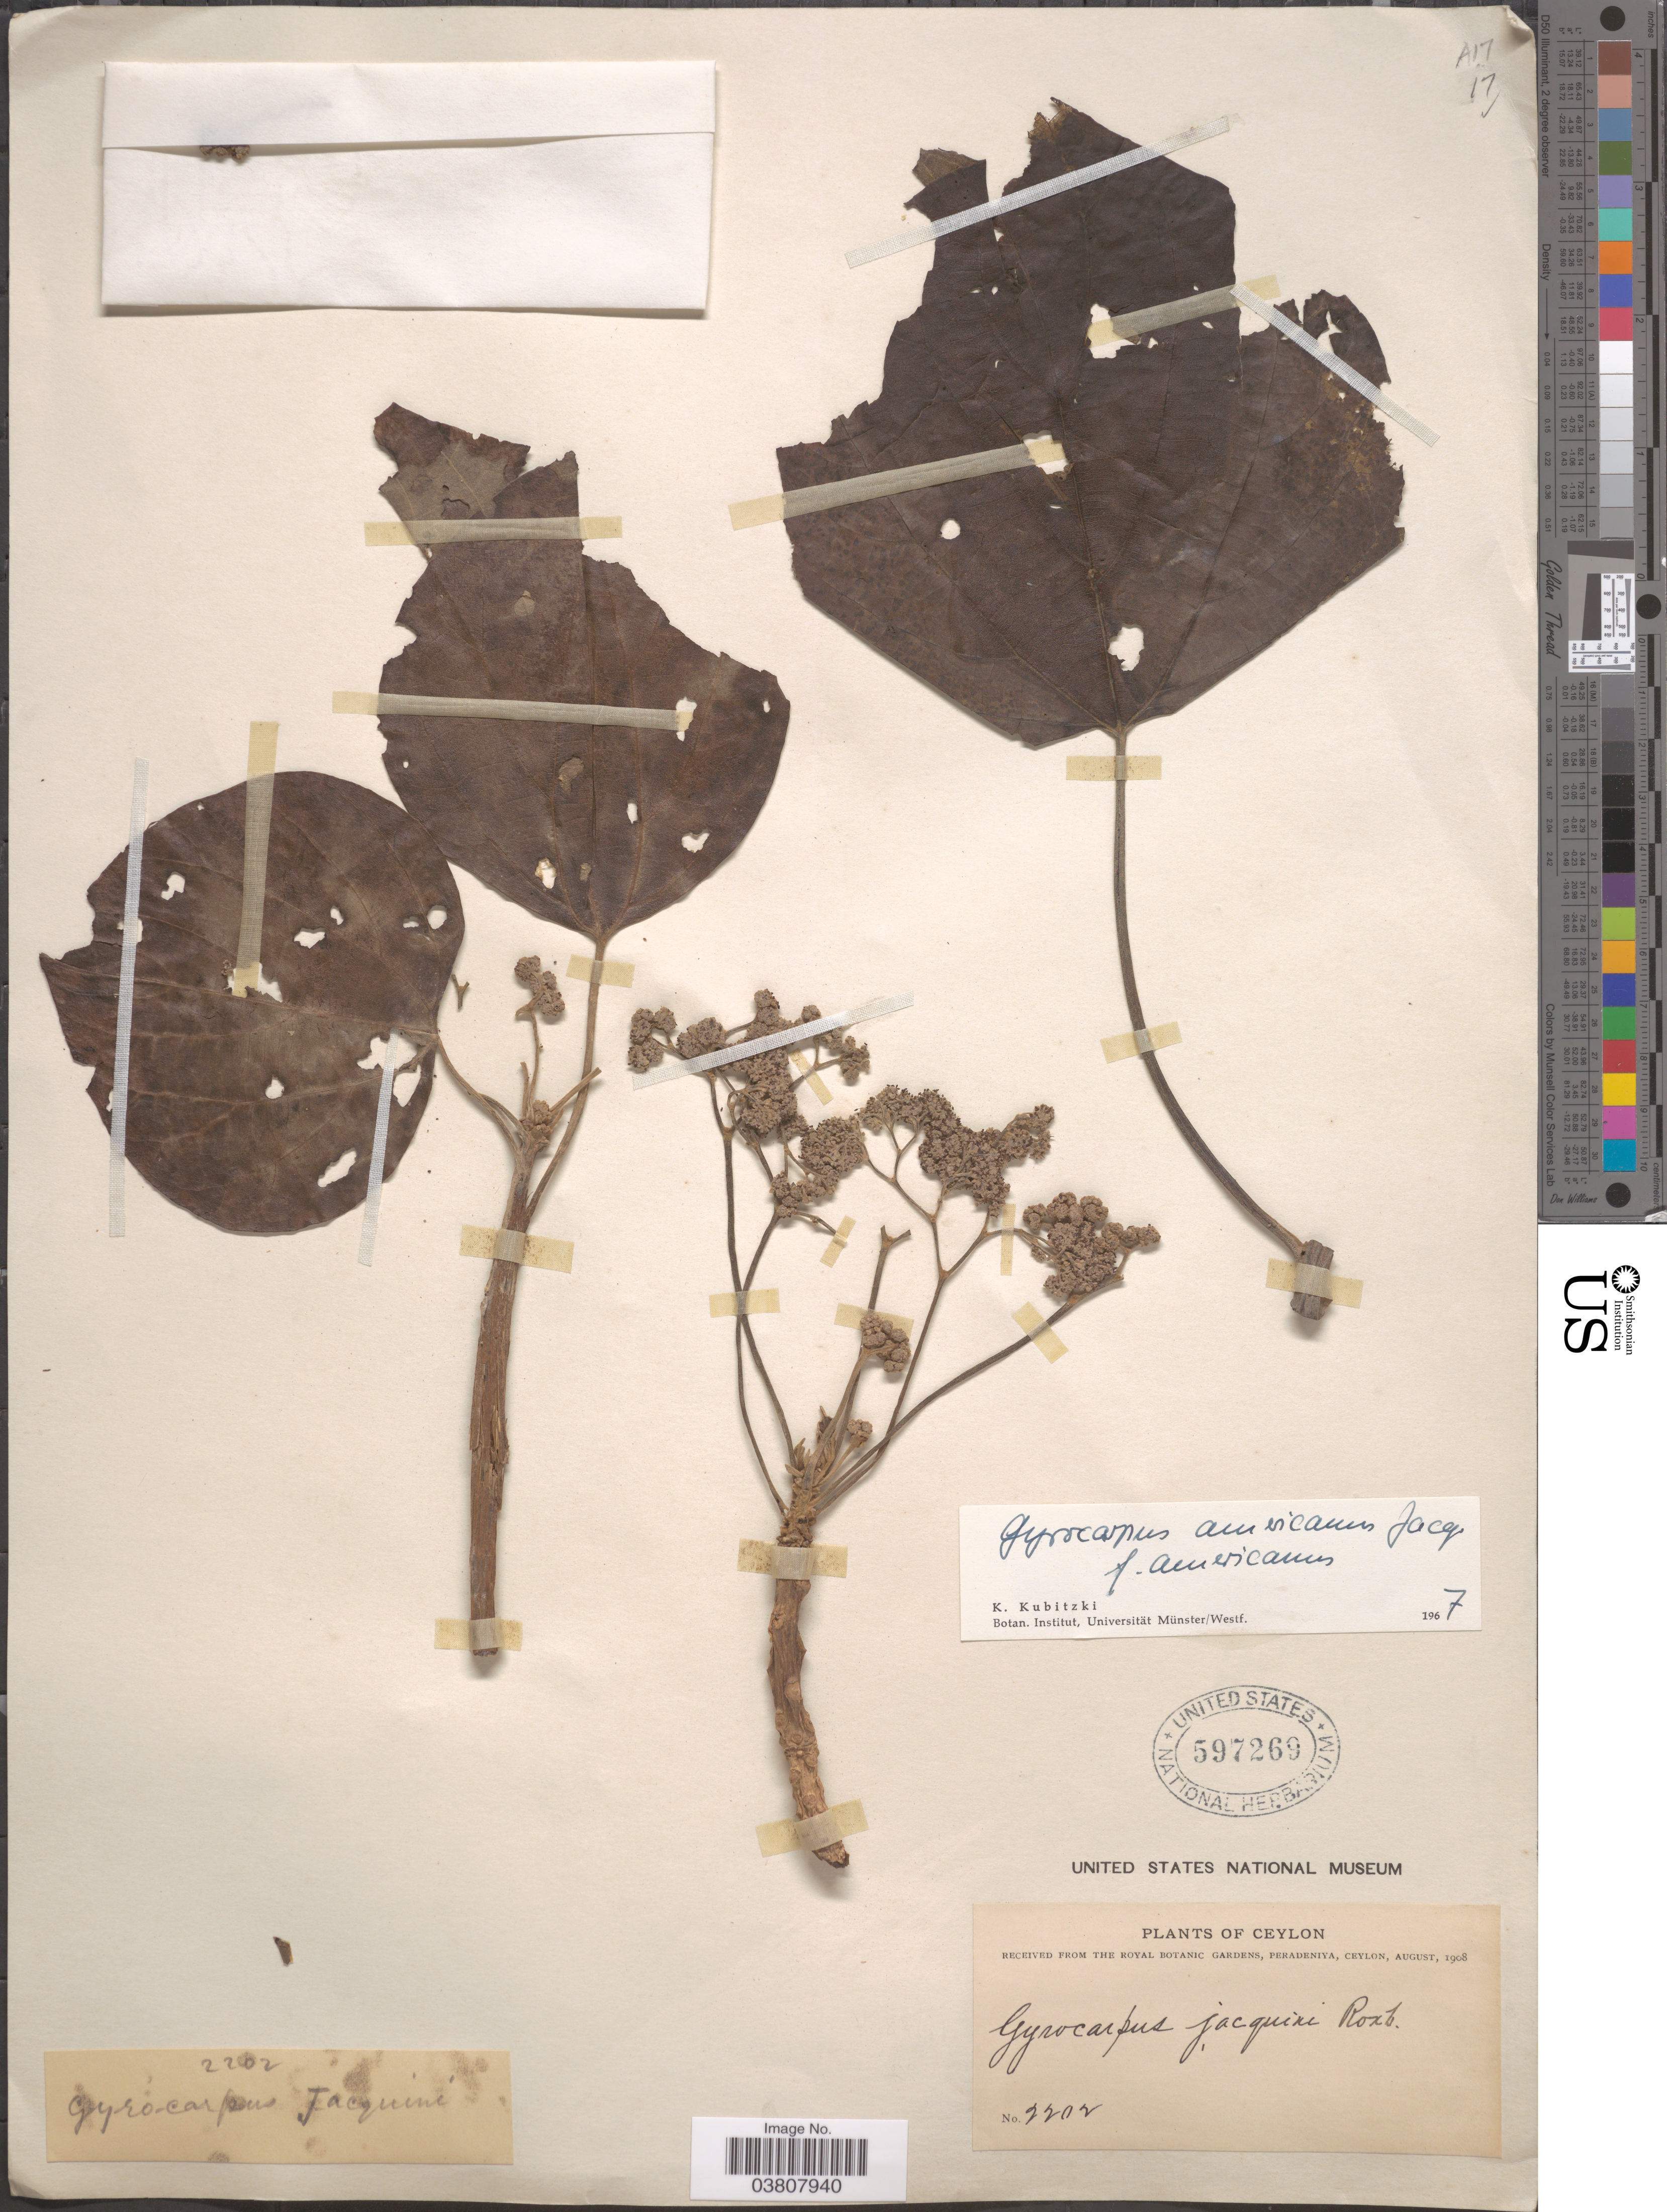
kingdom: Plantae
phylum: Tracheophyta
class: Magnoliopsida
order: Laurales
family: Hernandiaceae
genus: Gyrocarpus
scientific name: Gyrocarpus americanus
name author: Jacq.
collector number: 2202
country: Sri Lanka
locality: Ceylon.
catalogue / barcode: US 597269